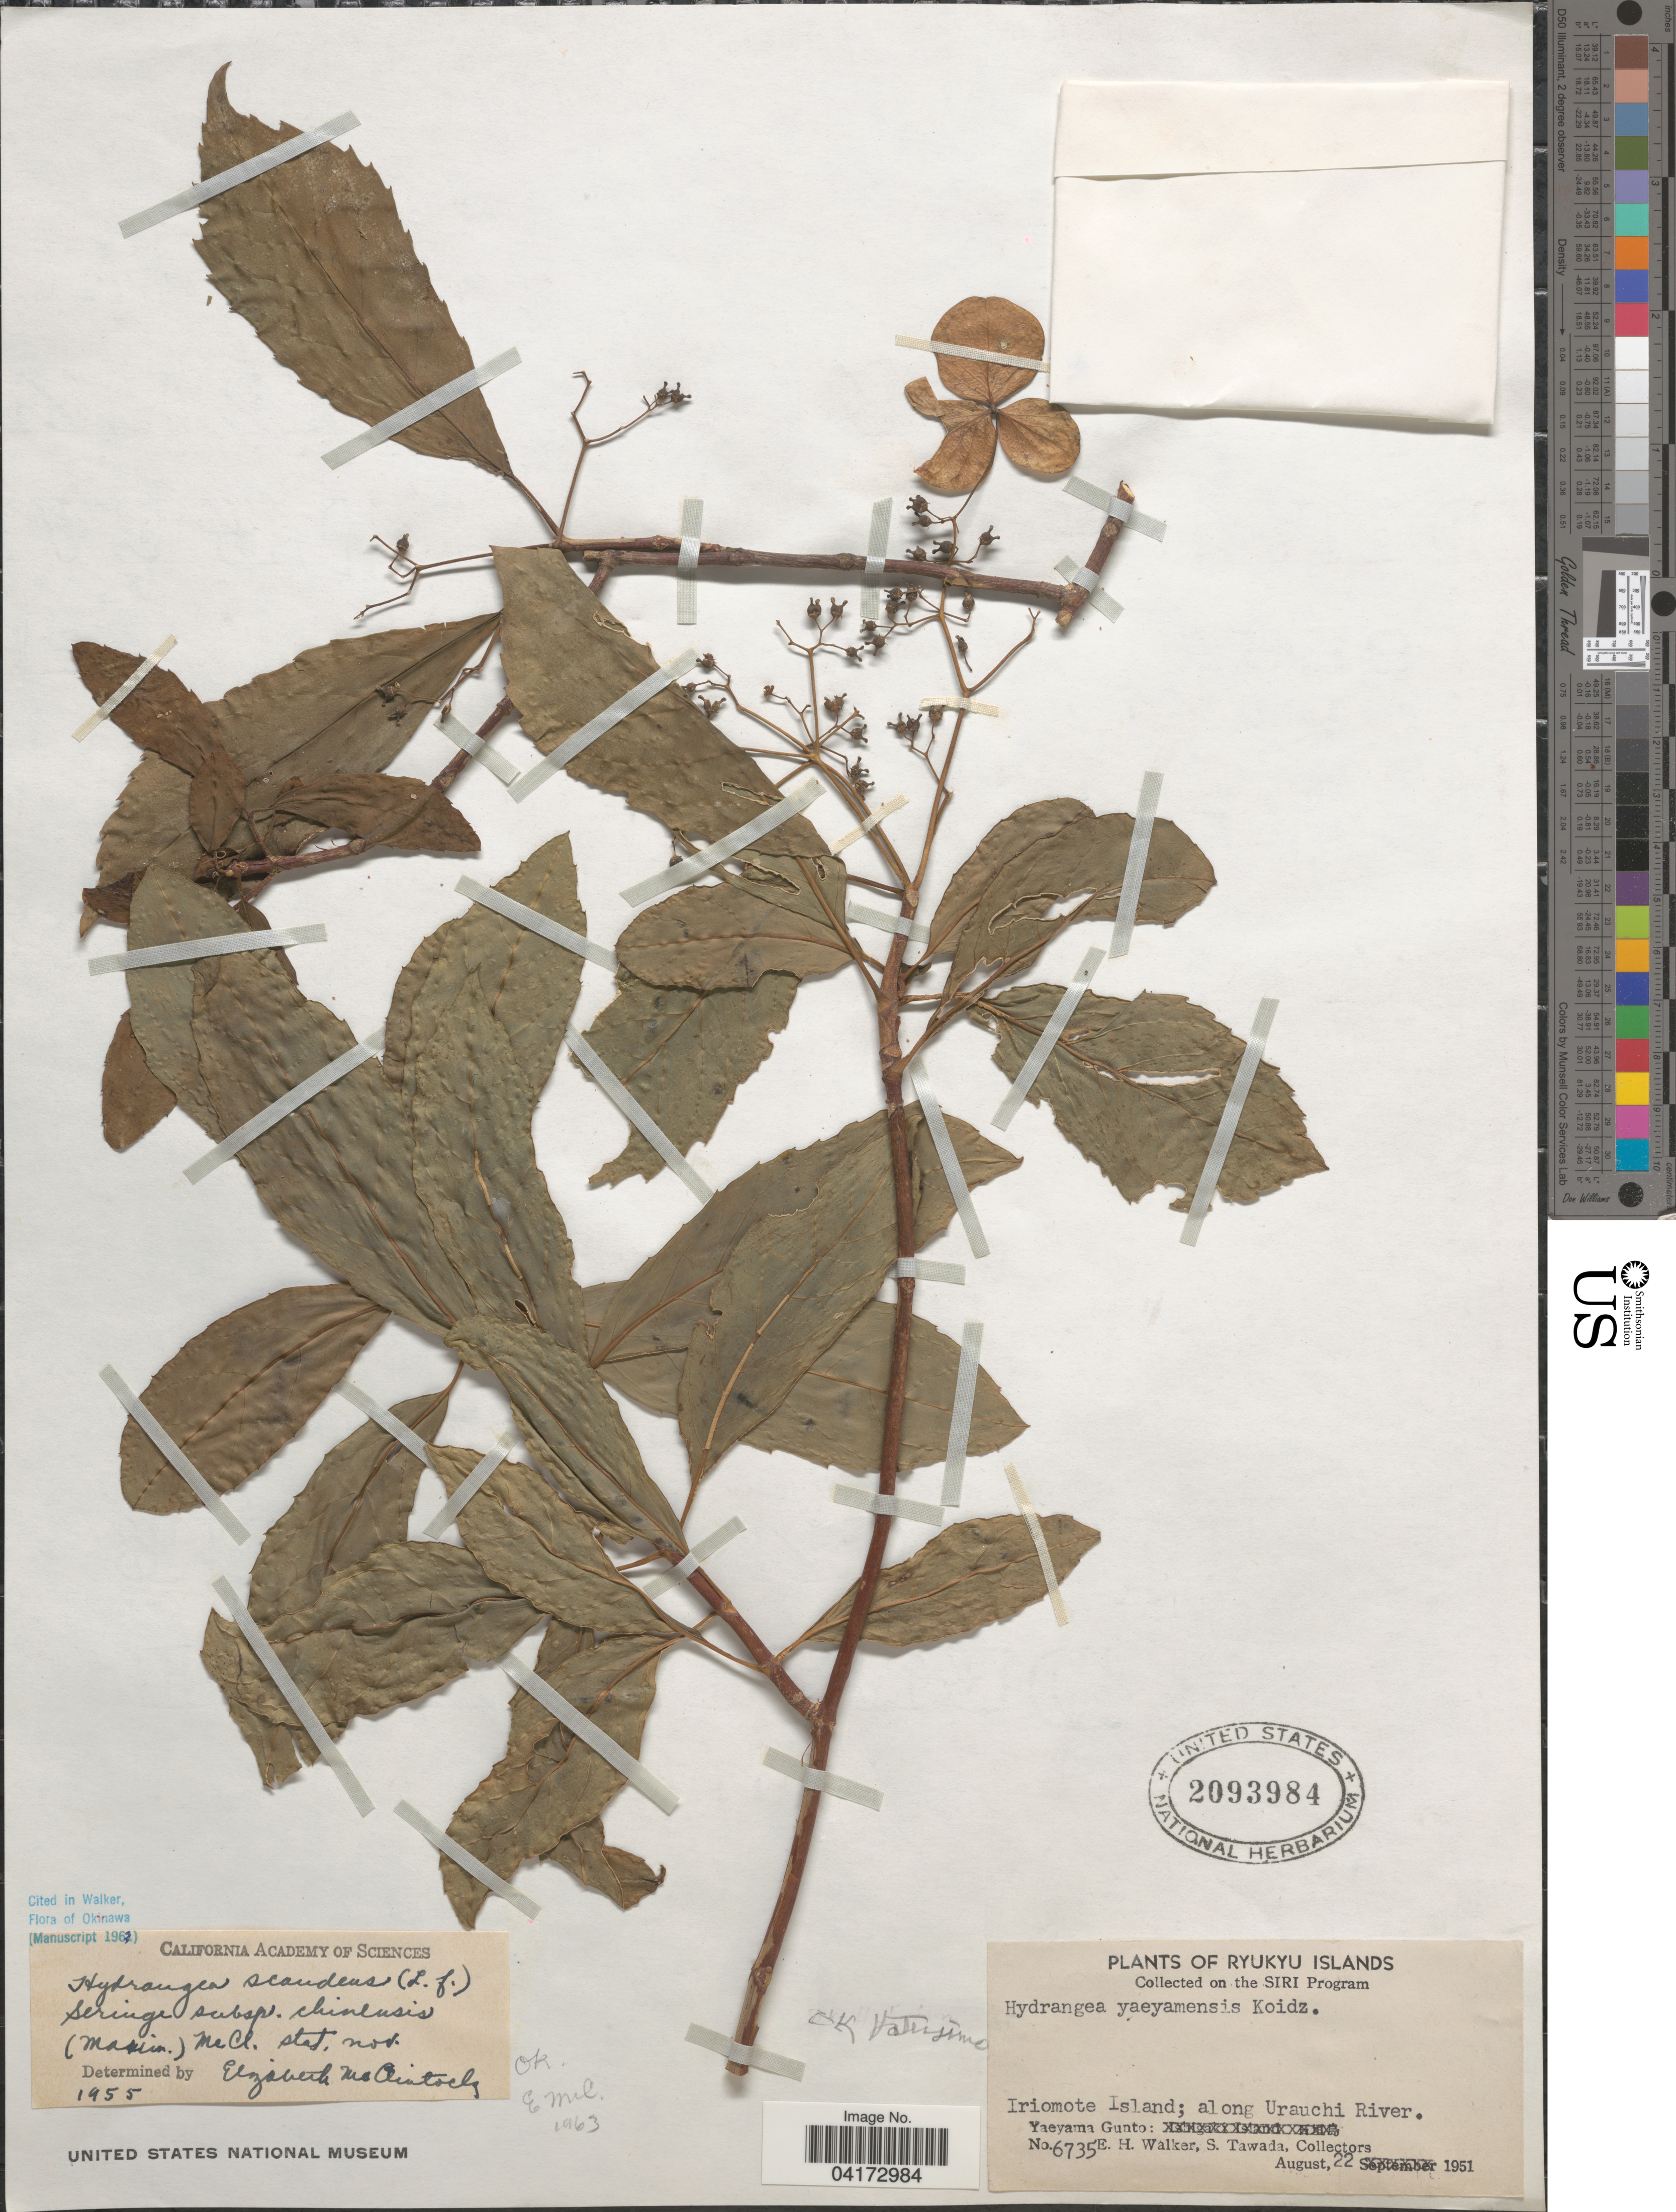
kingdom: Plantae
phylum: Tracheophyta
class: Magnoliopsida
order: Cornales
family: Hydrangeaceae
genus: Hydrangea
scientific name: Hydrangea scandens subsp. chinensis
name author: (Maxim.) E. M. McClint.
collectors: E. H. Walker & S. Tawada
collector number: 6735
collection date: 1951-08-22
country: Japan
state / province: Okinawa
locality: Ryukyu Islands. Iriomote Island; along Urauchi River. Yaeyama Gunto.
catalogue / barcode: US 2093984